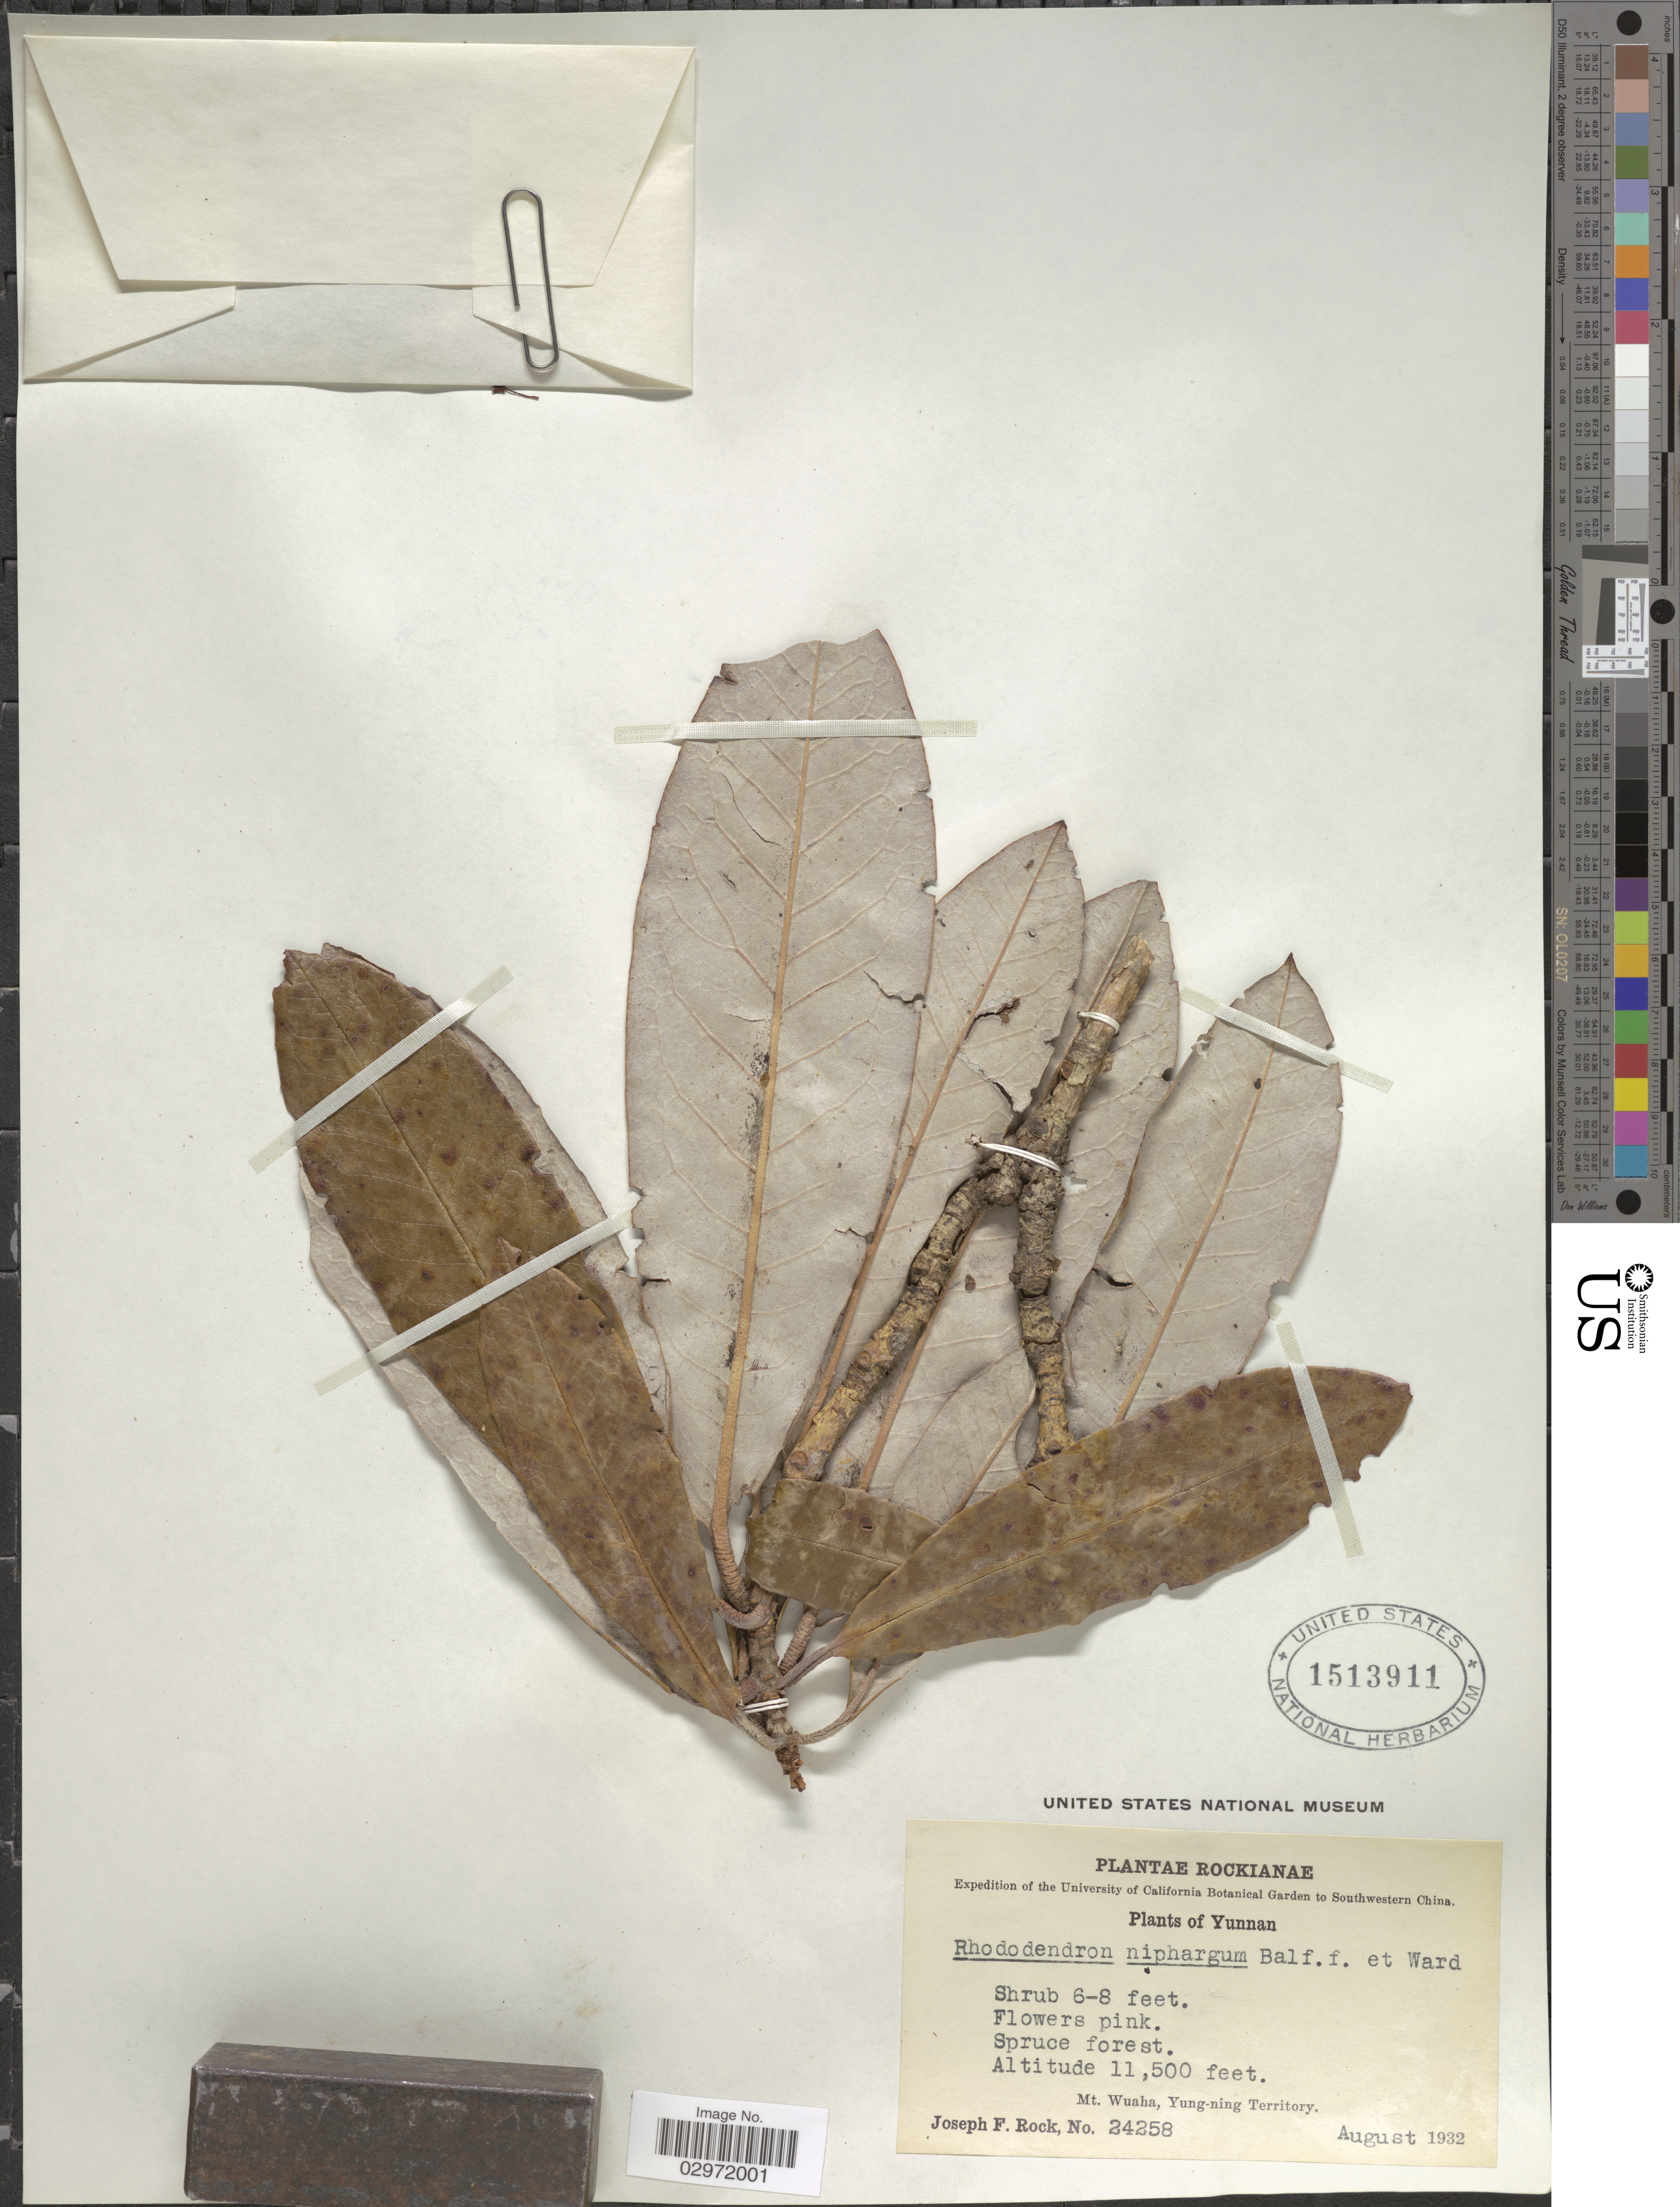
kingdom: Plantae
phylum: Tracheophyta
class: Magnoliopsida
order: Ericales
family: Ericaceae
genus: Rhododendron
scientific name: Rhododendron niphargum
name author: Balf. f. & Kingdon-Ward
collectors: J. F. Rock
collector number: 24258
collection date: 1932-08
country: China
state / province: Yunnan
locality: Southwestern China, Mt. Wuaha, Yung-ning Territory.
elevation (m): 3505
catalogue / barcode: US 1513911